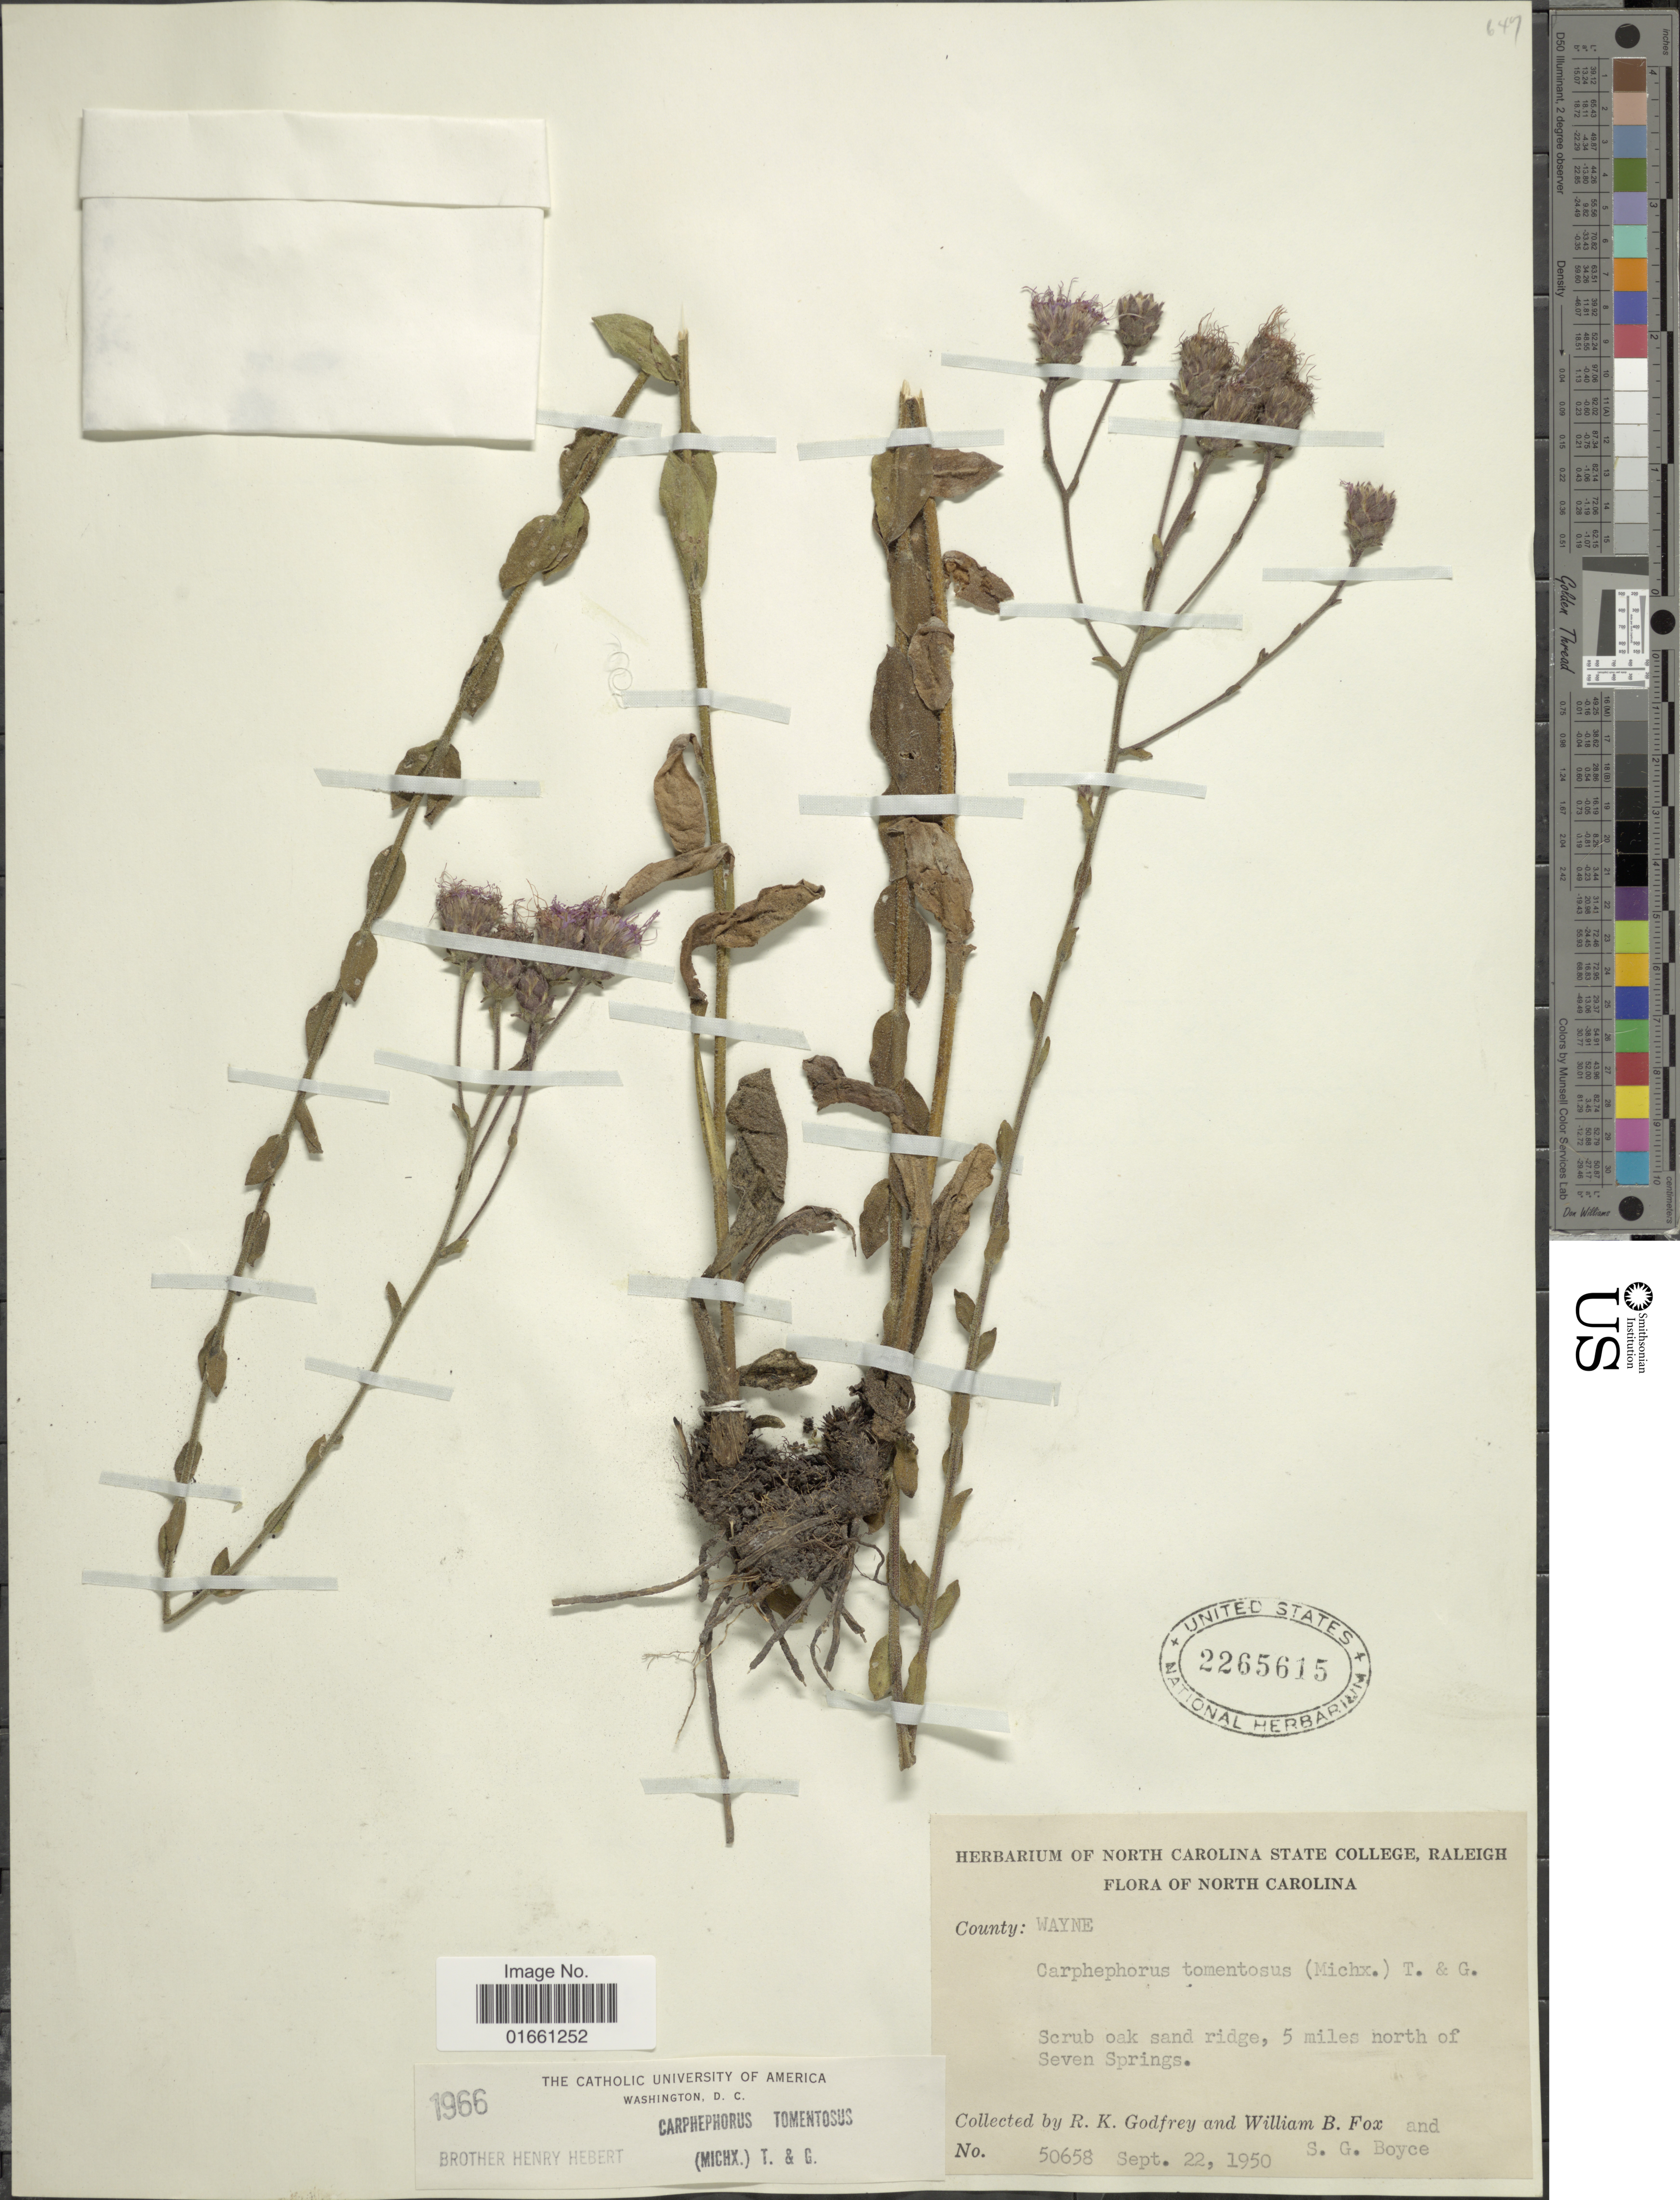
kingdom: Plantae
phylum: Tracheophyta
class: Magnoliopsida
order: Asterales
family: Asteraceae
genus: Carphephorus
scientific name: Carphephorus tomentosus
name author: (Michaux) Torr. & A. Gray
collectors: R. K. Godfrey, W. B. Fox & S. Boyce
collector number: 50658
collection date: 1950-09-22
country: United States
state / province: North Carolina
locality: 5 miles north of Seven Springs.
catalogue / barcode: US 2265615